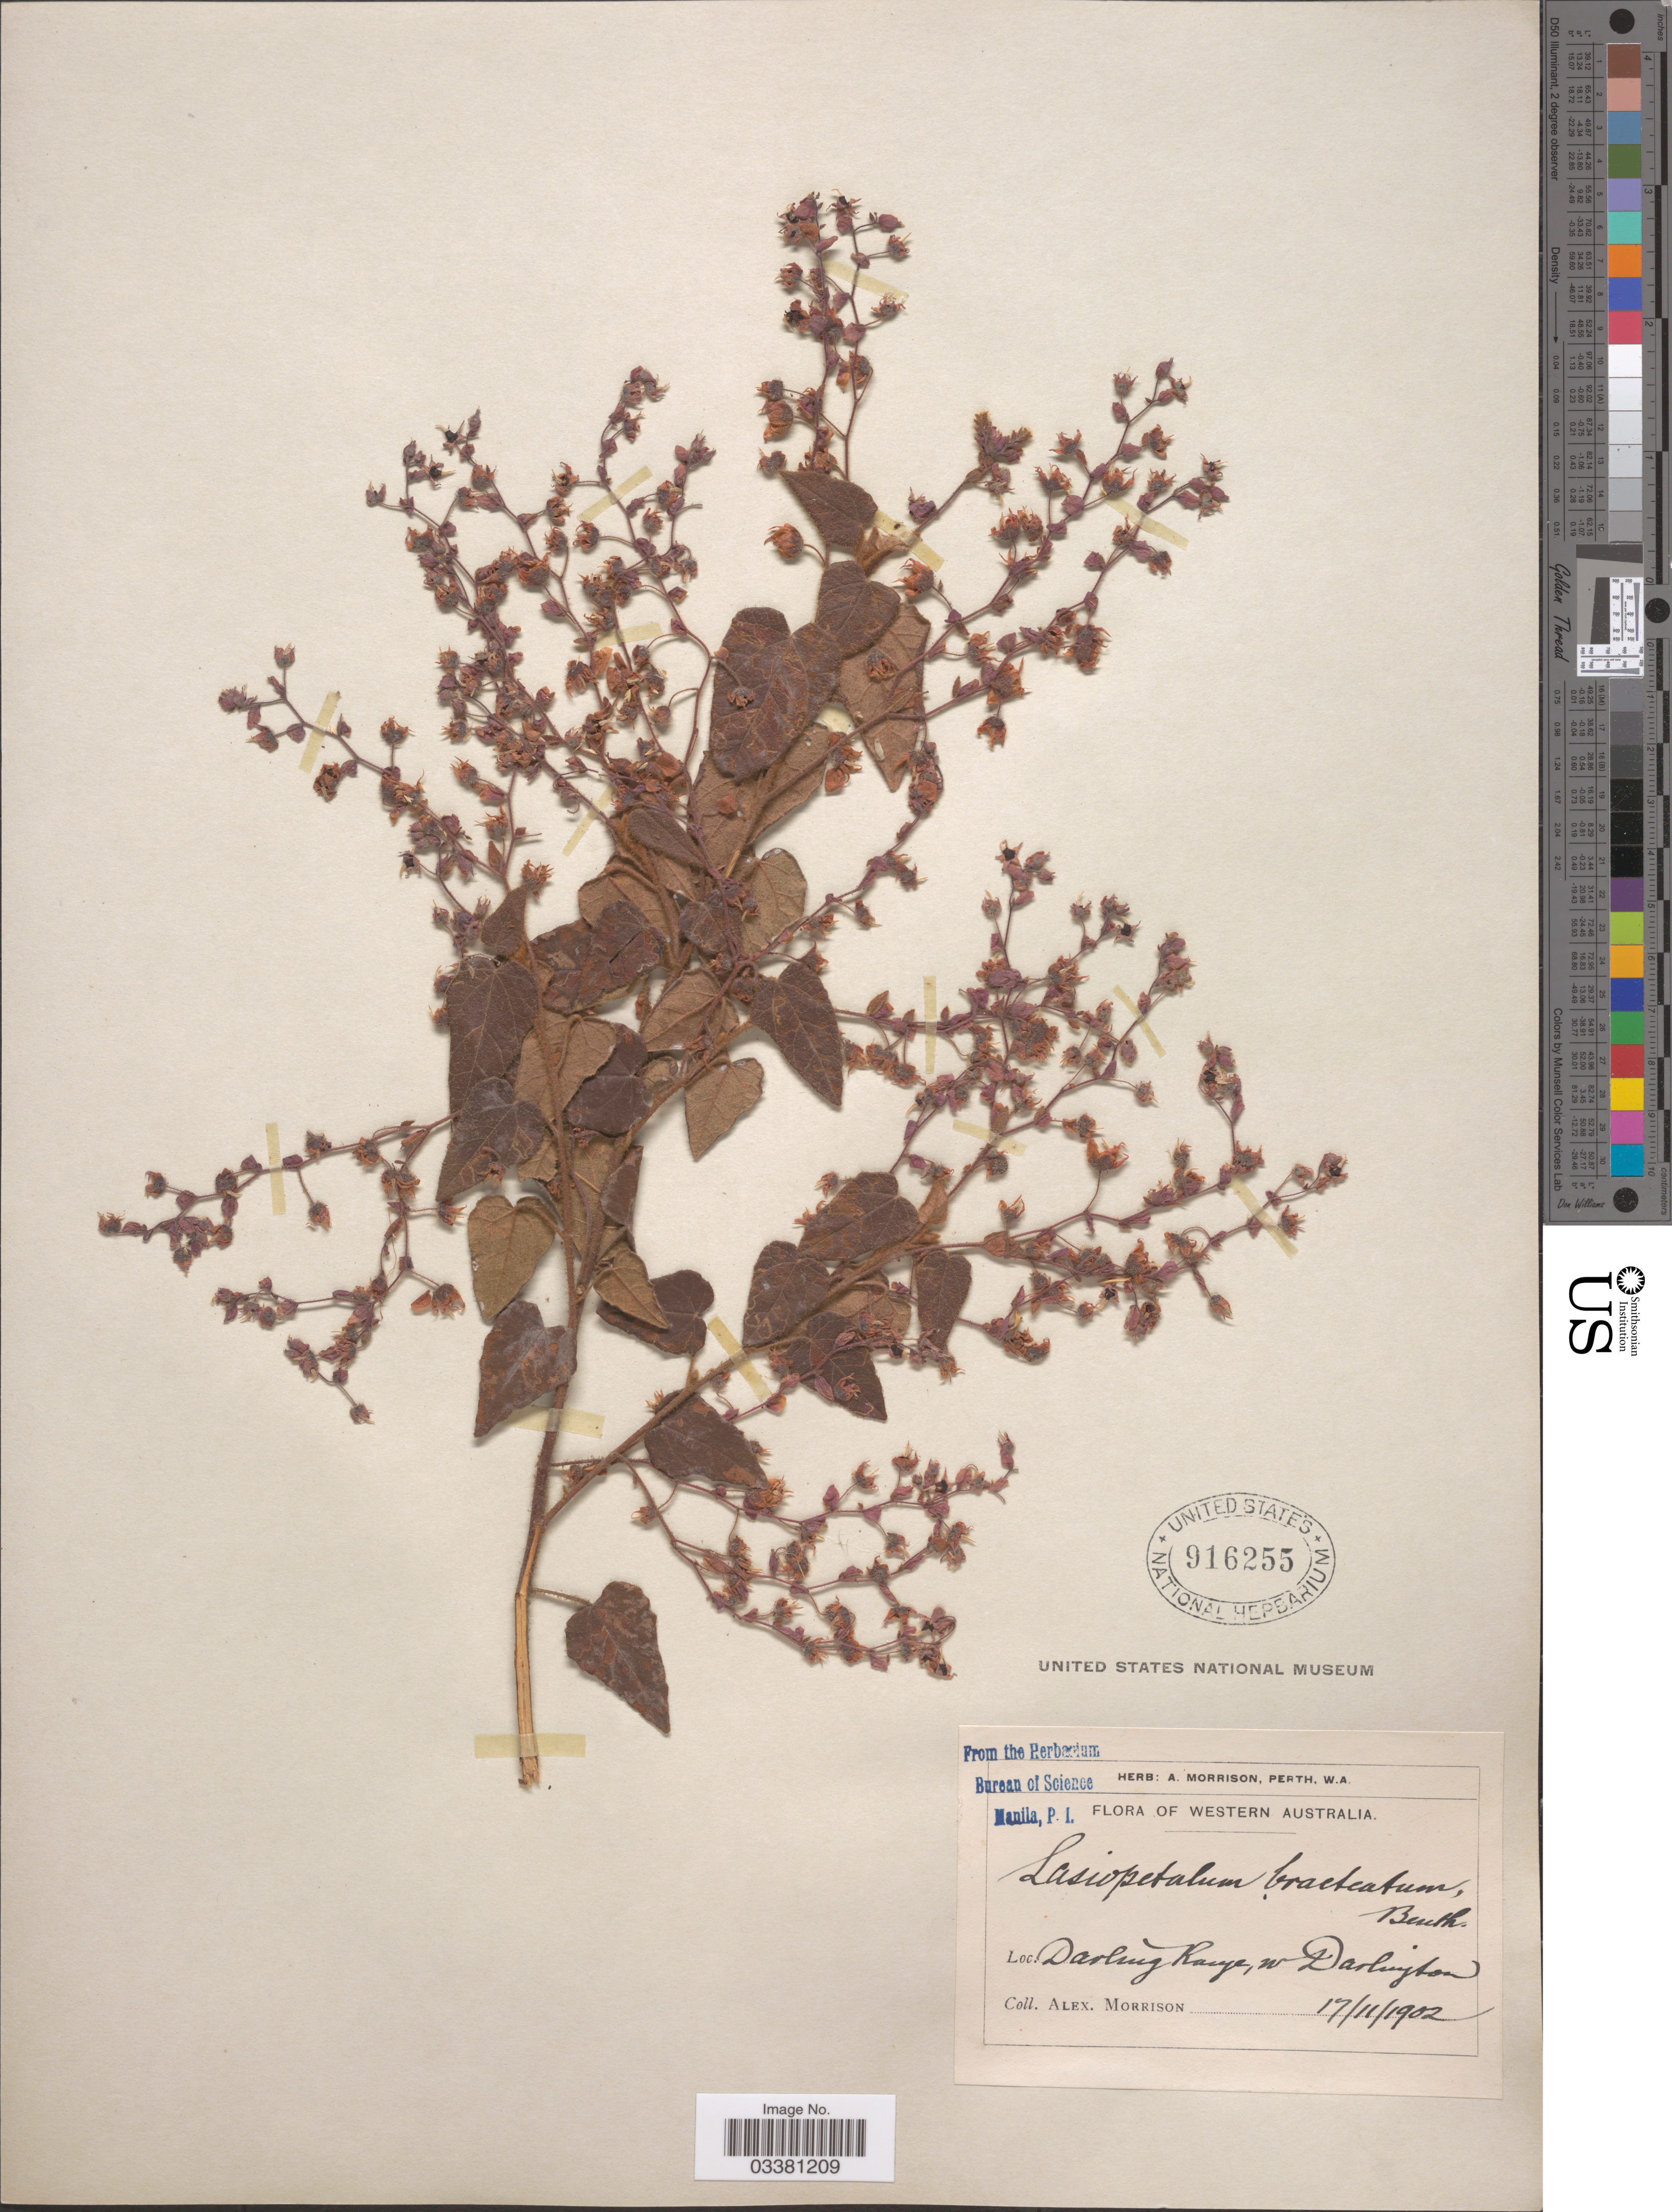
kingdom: Plantae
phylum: Tracheophyta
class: Magnoliopsida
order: Malvales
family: Malvaceae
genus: Lasiopetalum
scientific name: Lasiopetalum bracteatum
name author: Benth.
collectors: A. Morrison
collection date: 1902-11-17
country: Australia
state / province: Western Australia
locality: Darling Range, w Darlington.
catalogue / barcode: US 916255